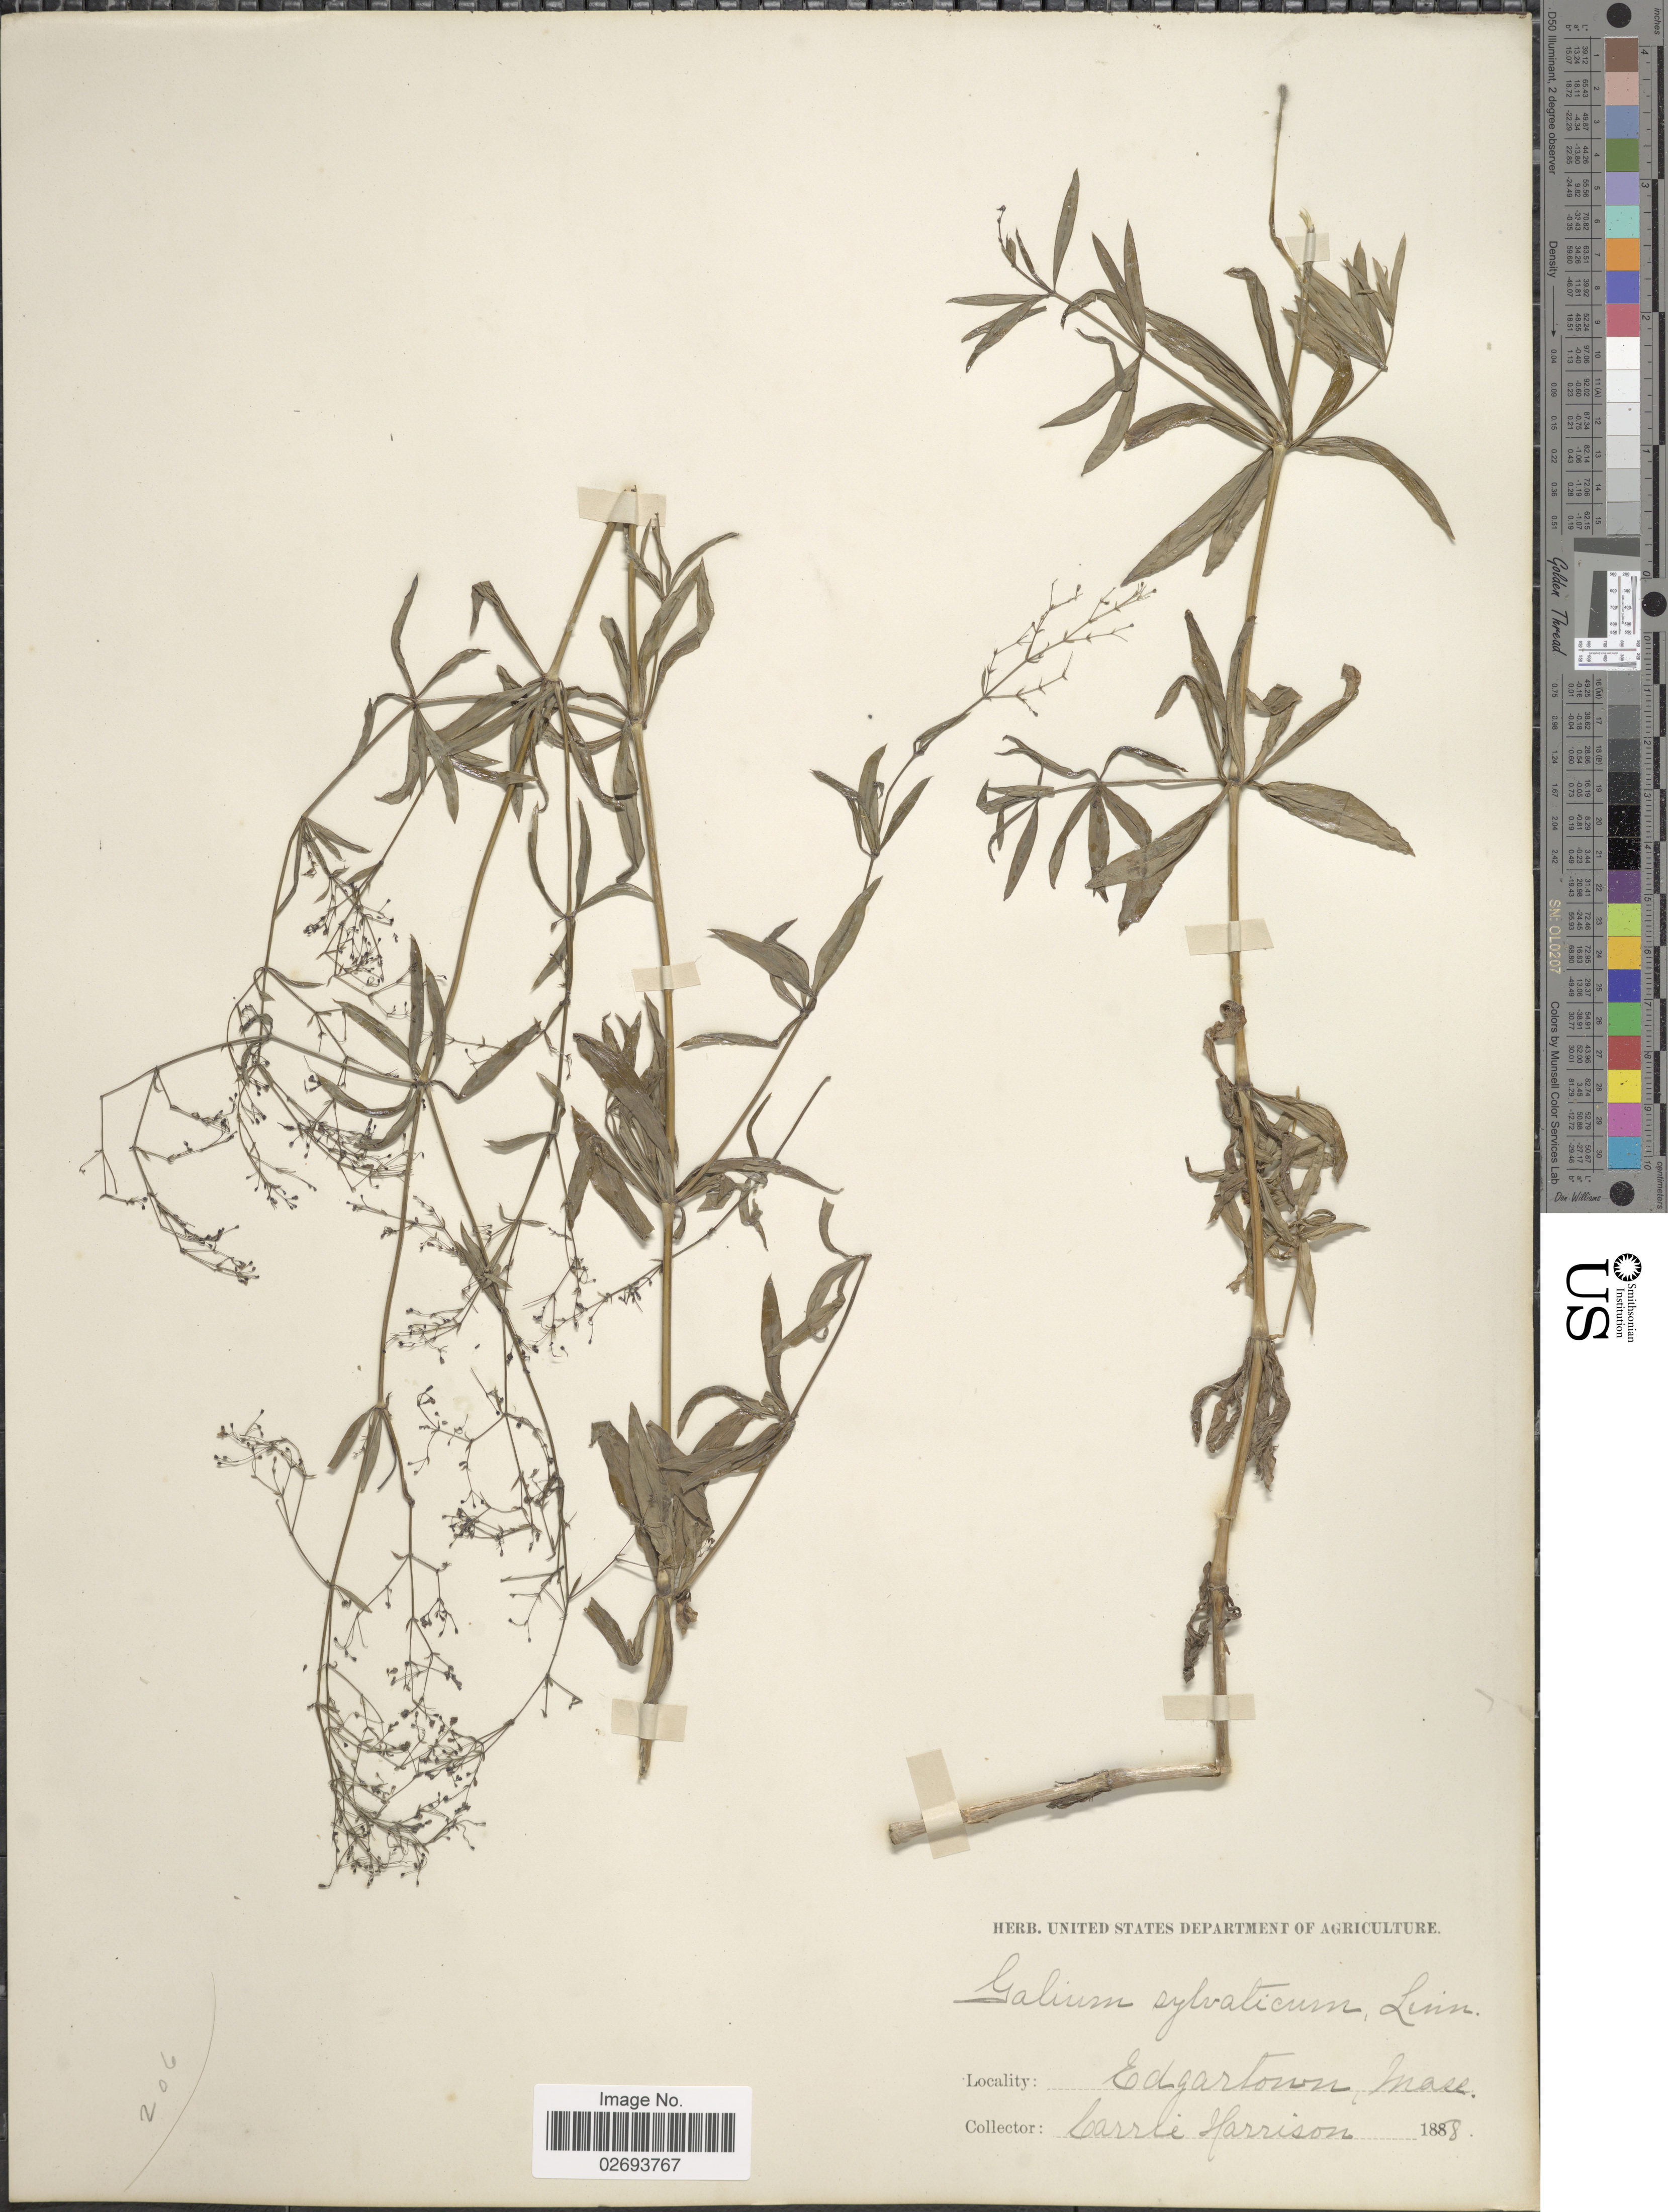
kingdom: Plantae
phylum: Tracheophyta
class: Magnoliopsida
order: Gentianales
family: Rubiaceae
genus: Galium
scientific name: Galium sylvaticum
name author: L.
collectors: C. Harrison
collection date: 1888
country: United States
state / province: Massachusetts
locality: Edgartown